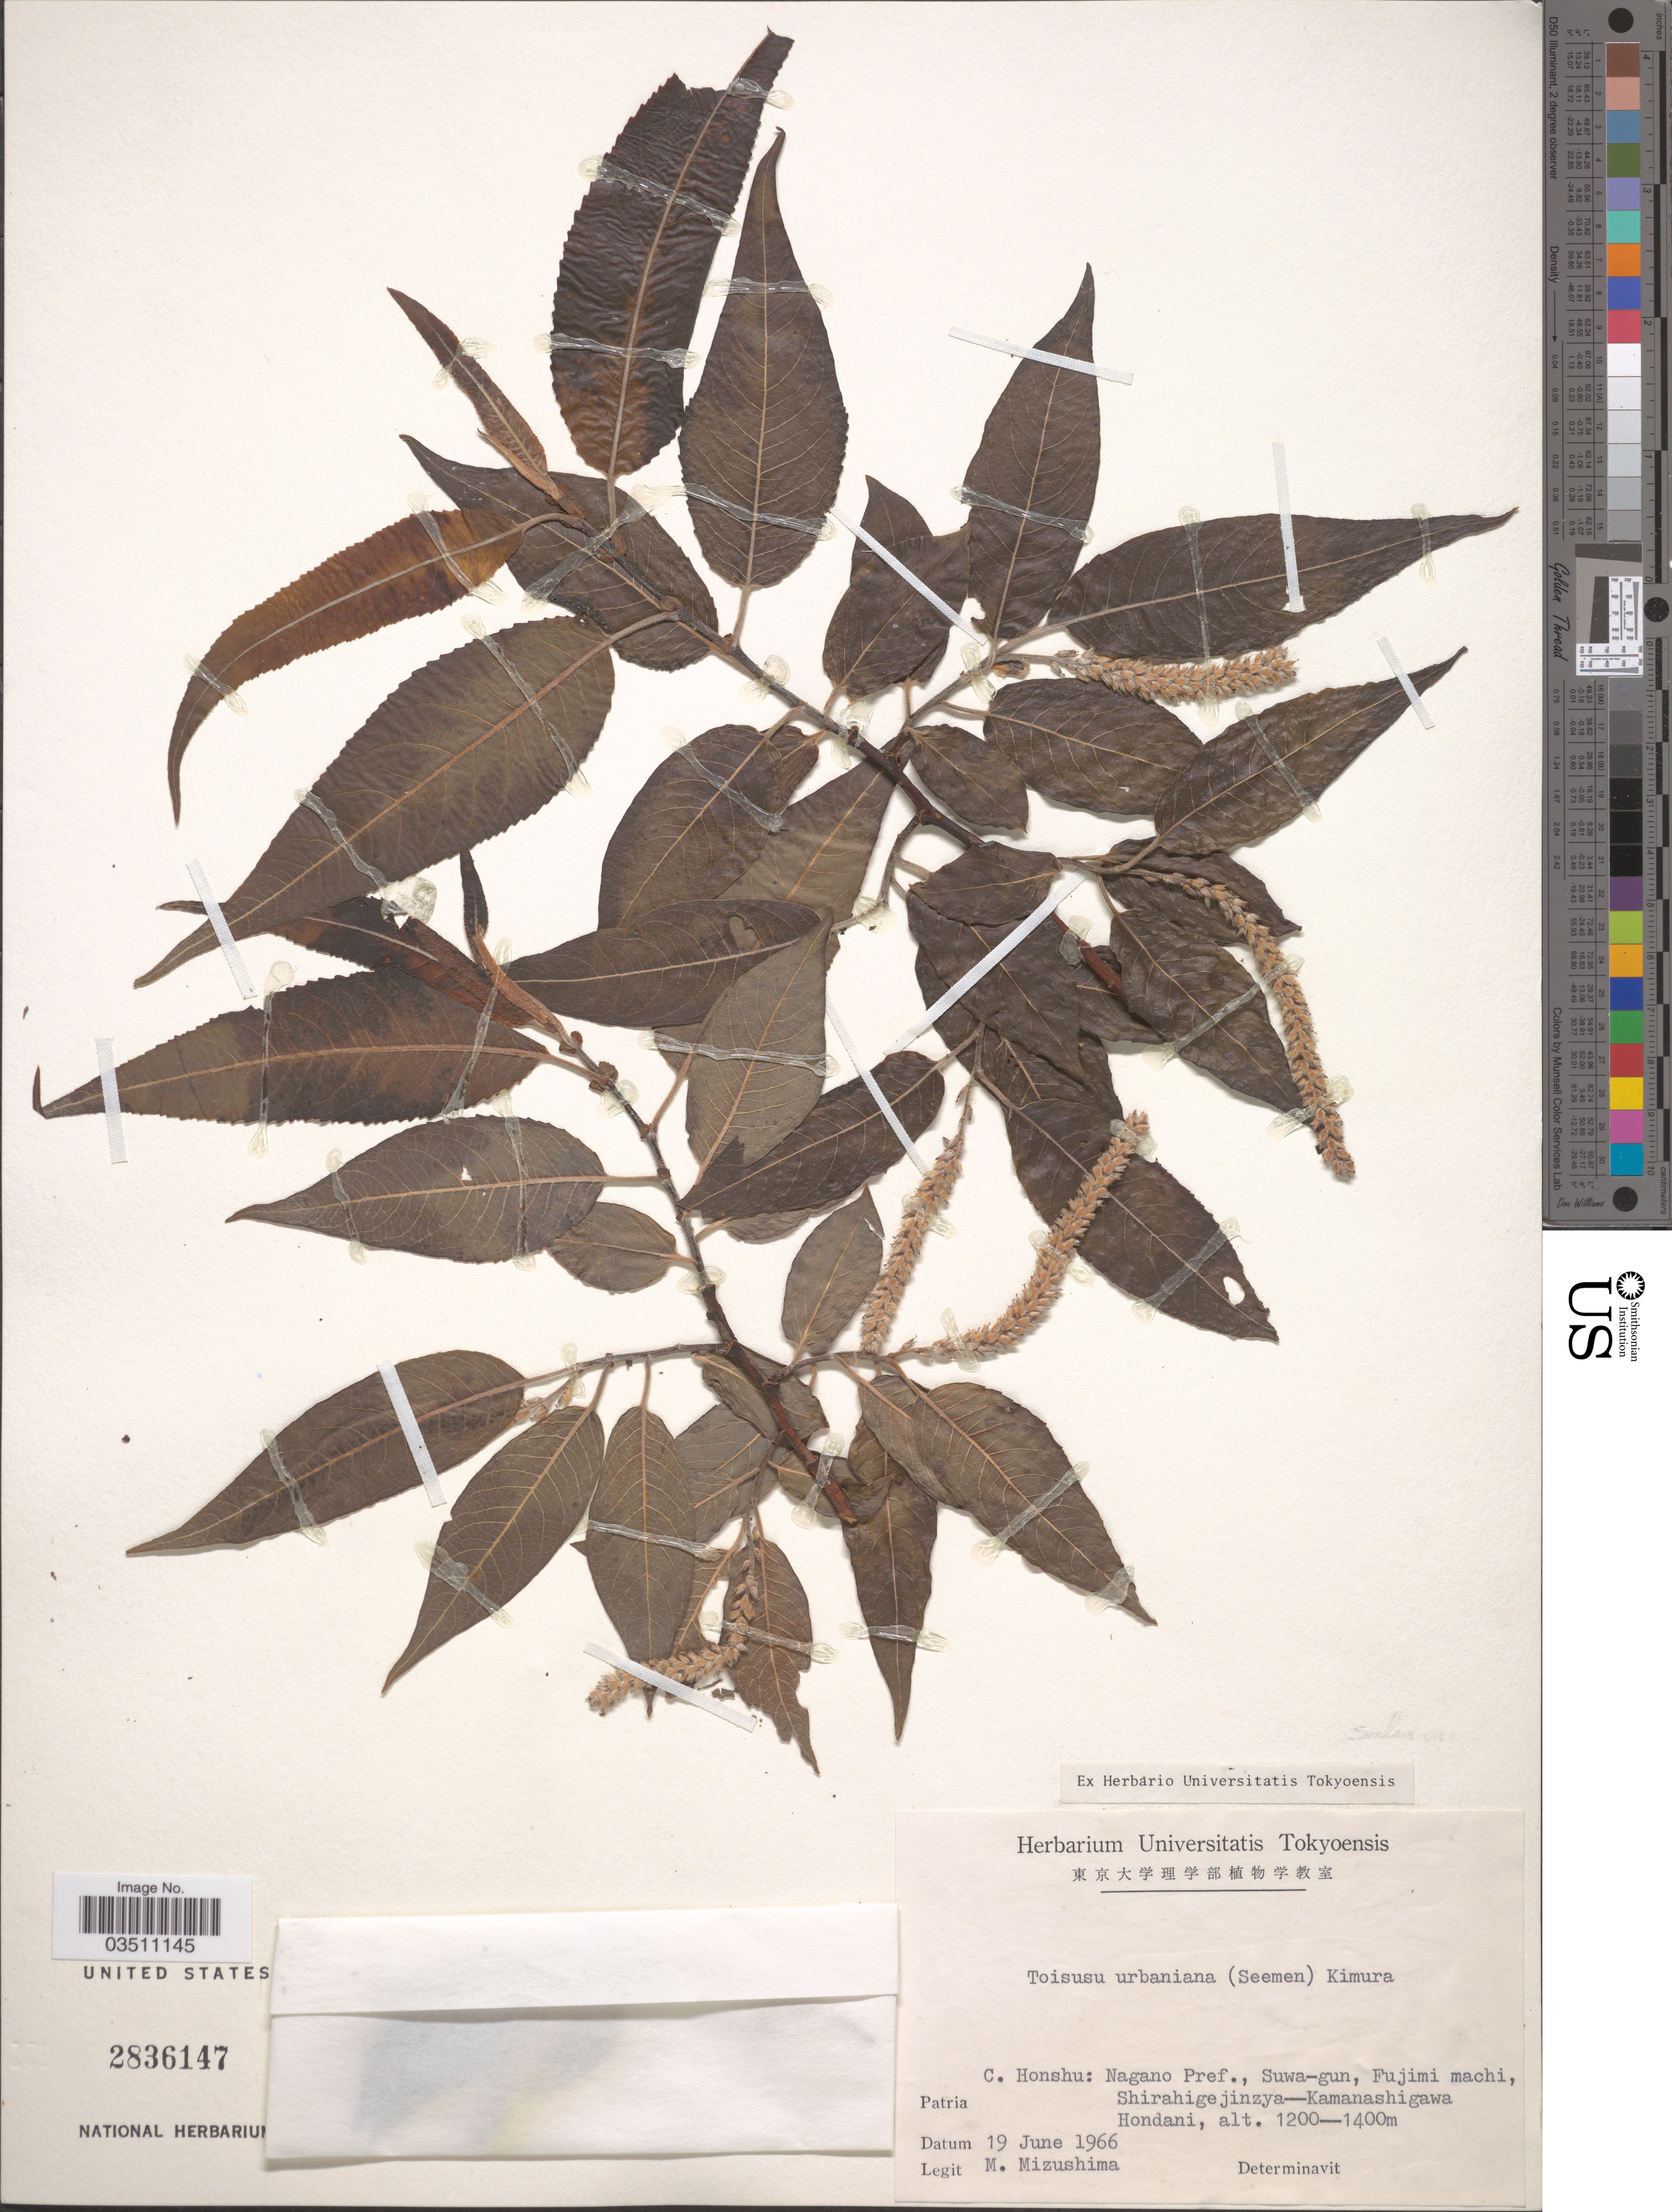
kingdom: Plantae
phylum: Tracheophyta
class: Magnoliopsida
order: Malpighiales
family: Salicaceae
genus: Salix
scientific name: Salix urbaniana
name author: Seemen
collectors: M. Mizushima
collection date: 1966-06-19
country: Japan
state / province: Nagano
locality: C. Honshu: Nagano Pref., Suwa-gun, Fujima machi, Shirahigejinzya-Kamanashigawa Hondani.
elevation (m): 1200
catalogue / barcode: US 2836147